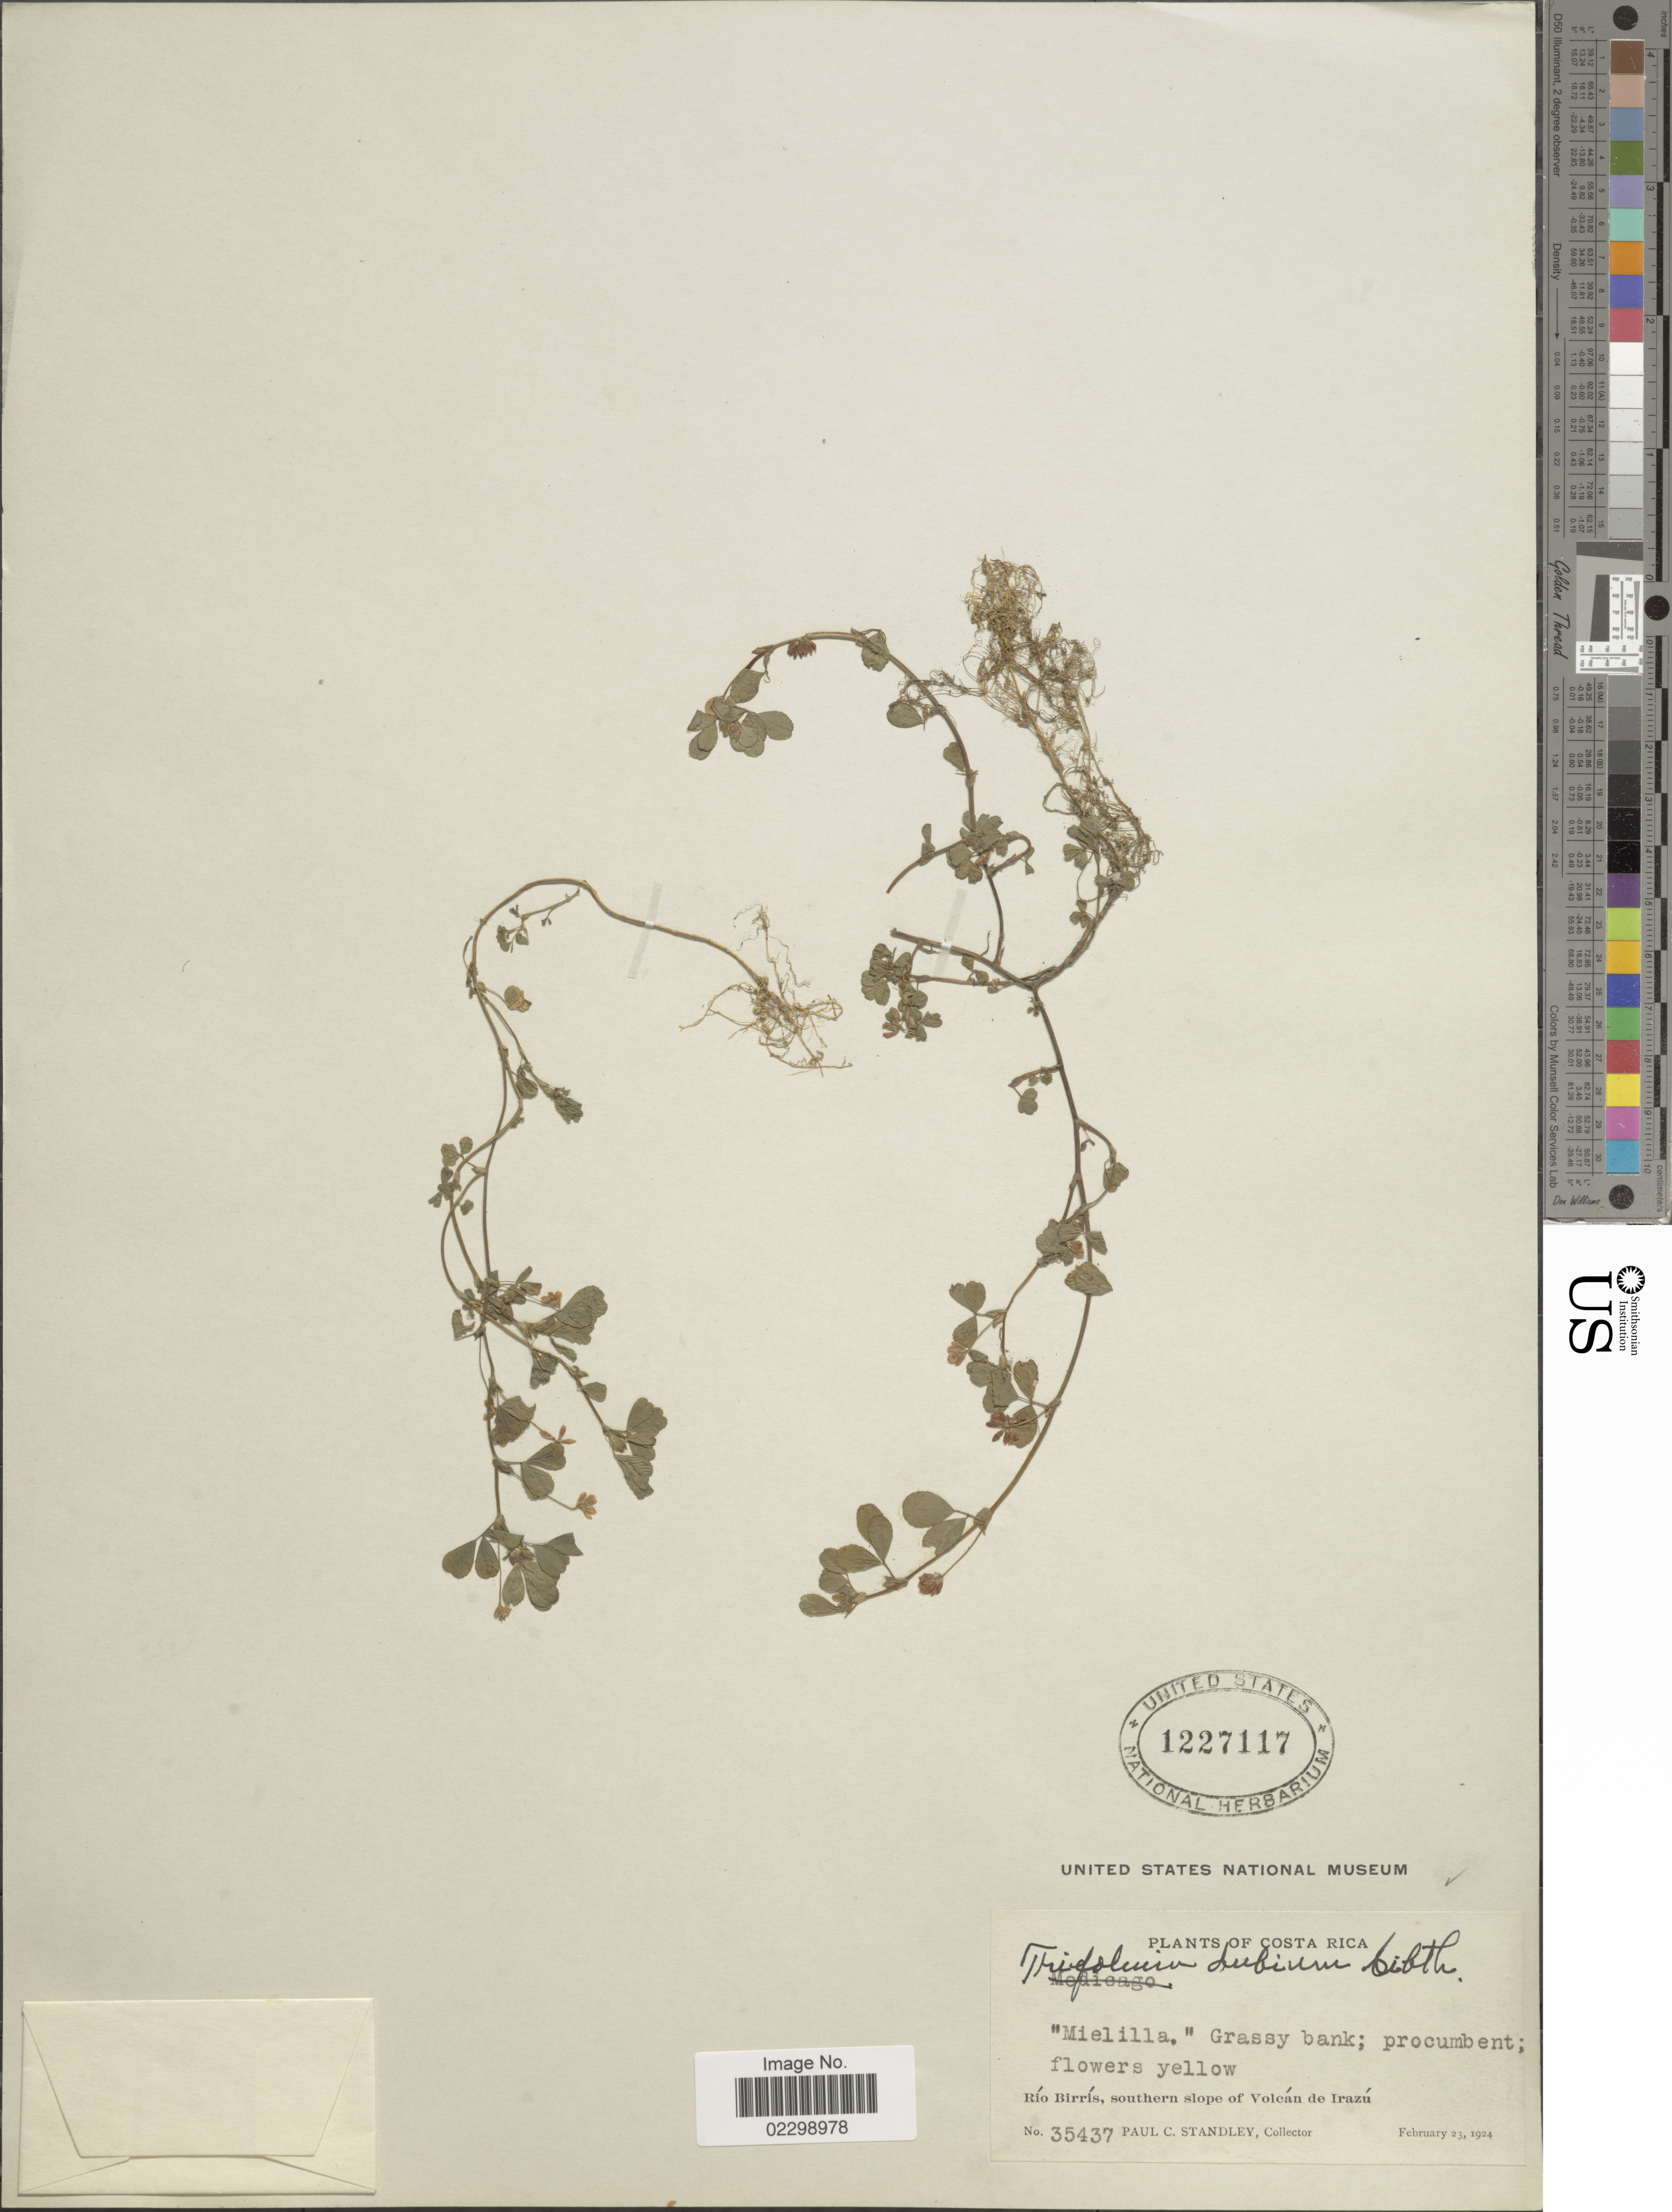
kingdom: Plantae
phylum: Tracheophyta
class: Magnoliopsida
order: Fabales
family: Fabaceae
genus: Trifolium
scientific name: Trifolium dubium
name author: Sibth.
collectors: P. C. Standley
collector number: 35437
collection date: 1924-02-23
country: Costa Rica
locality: Grassy bank, Río Birrís, southern slope of Volcán Irazú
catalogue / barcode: US 1227117